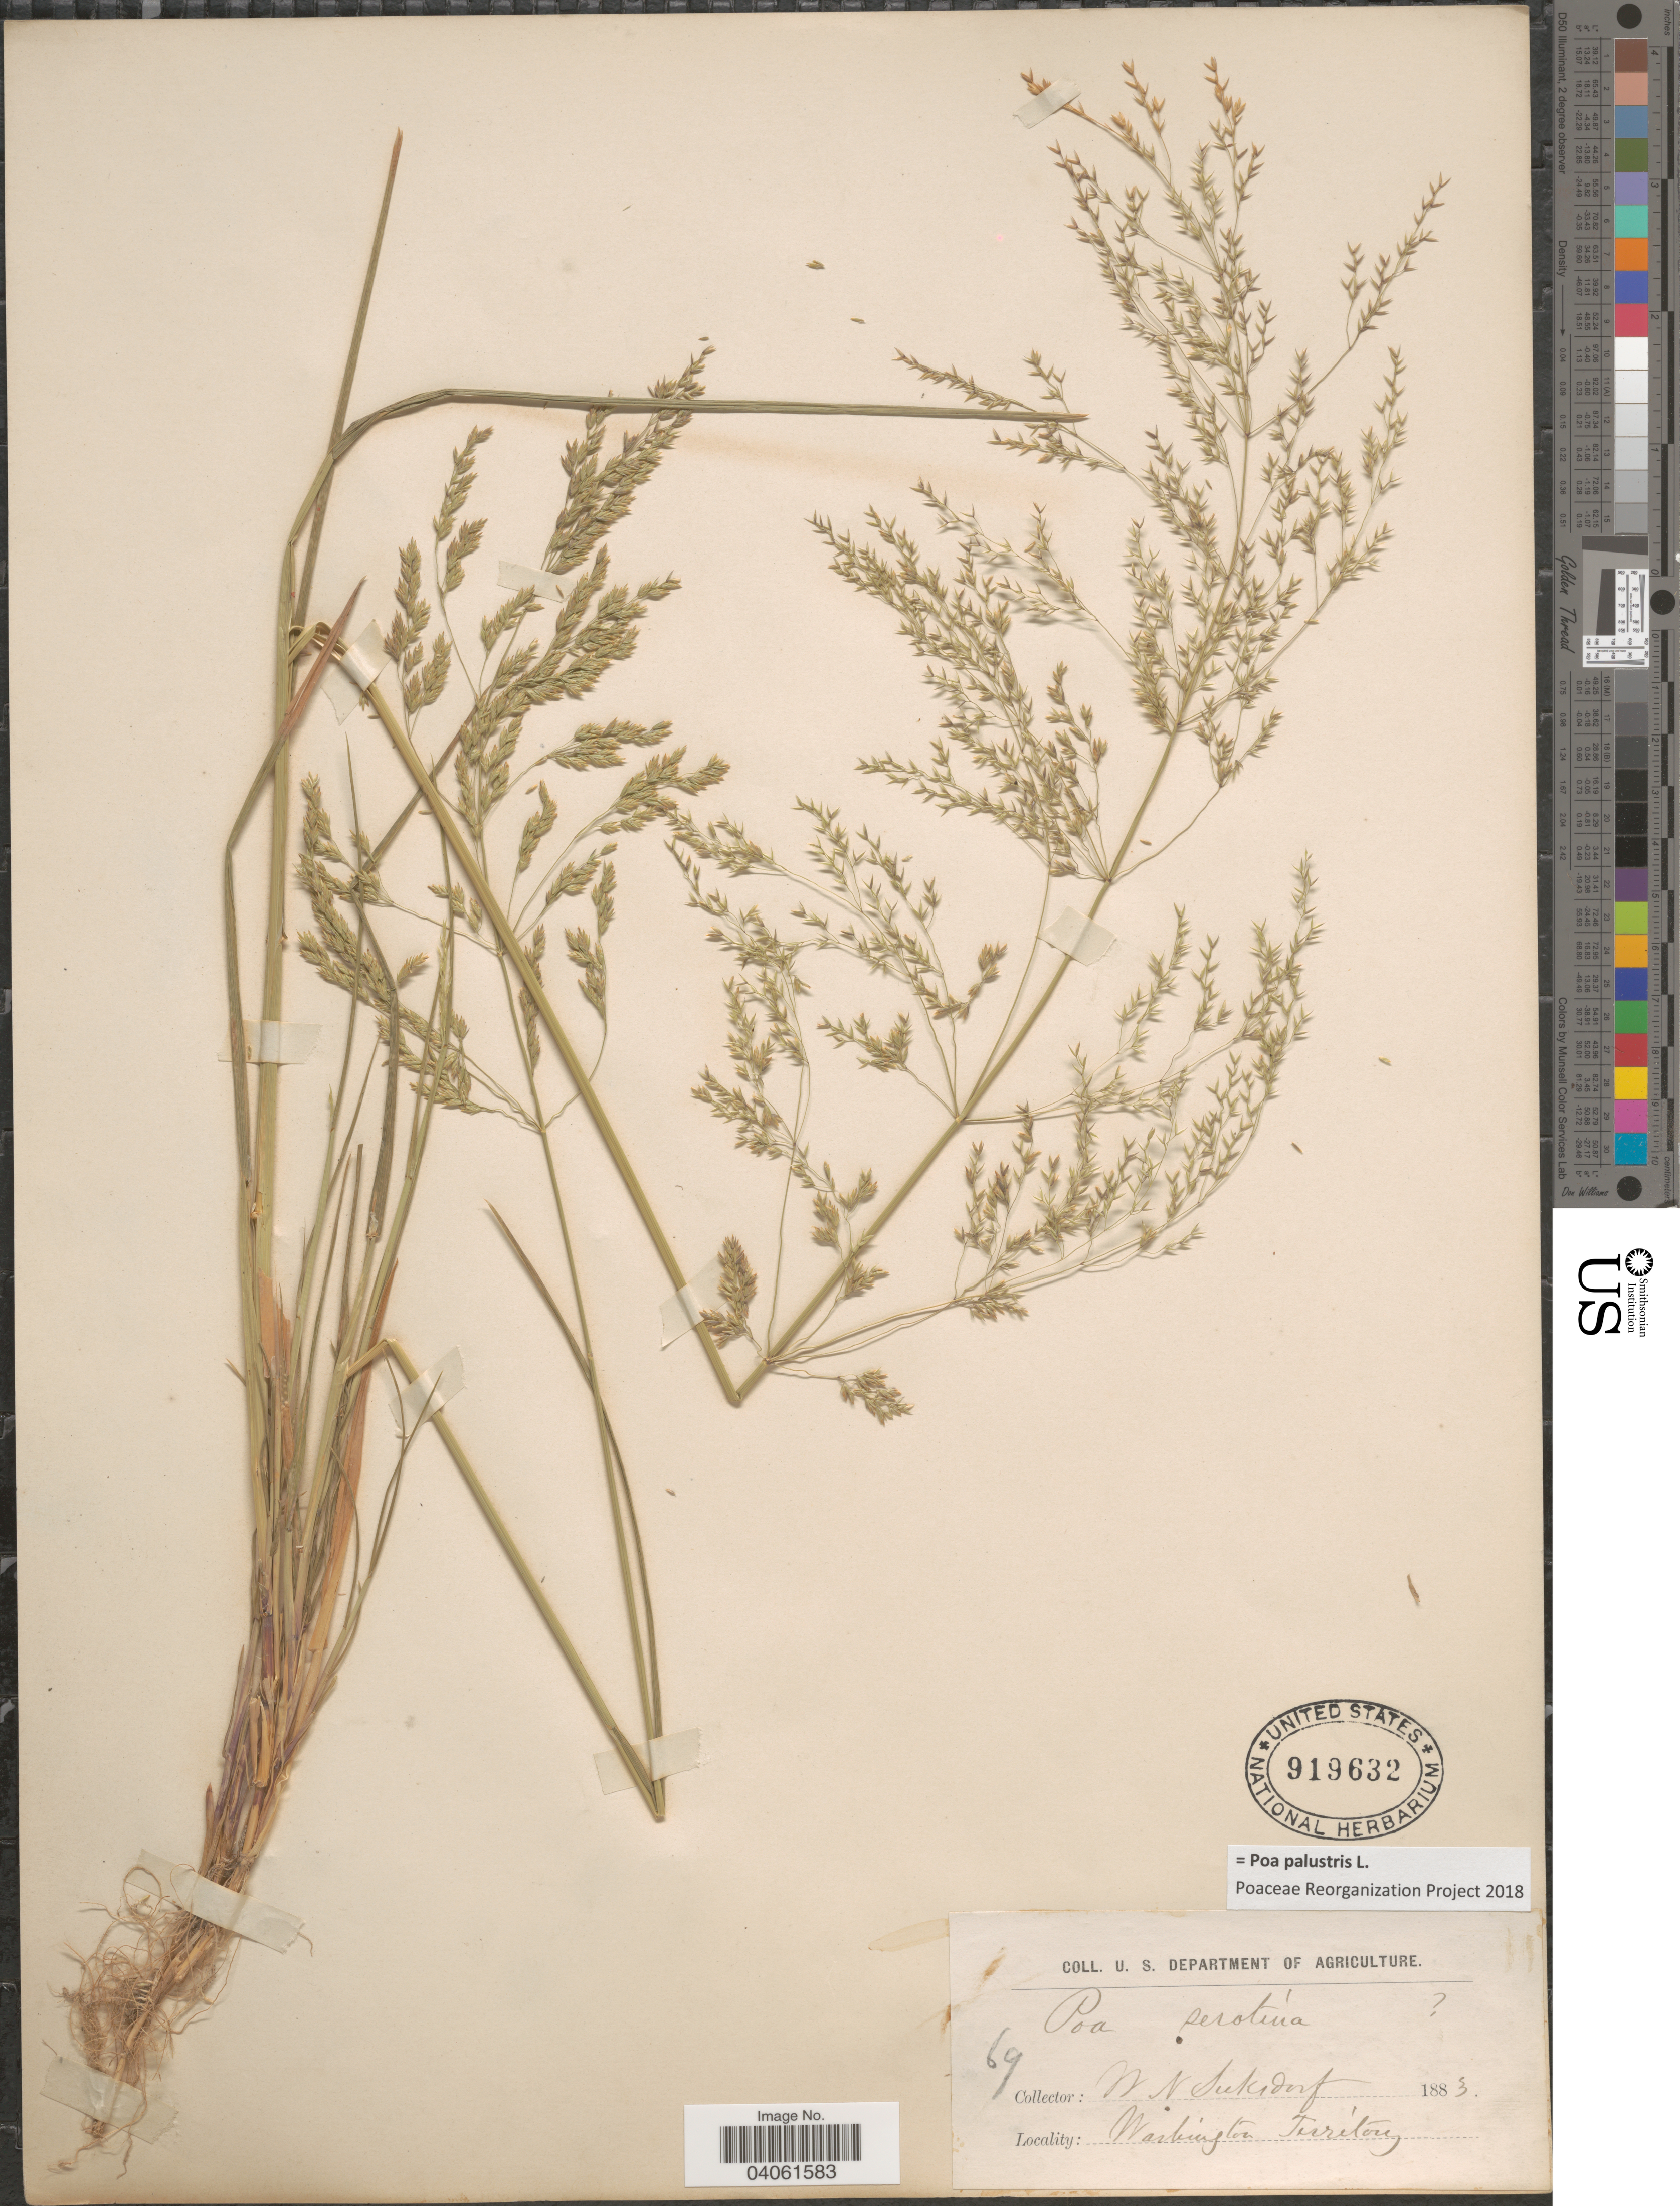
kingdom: Plantae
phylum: Tracheophyta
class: Liliopsida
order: Poales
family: Poaceae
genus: Poa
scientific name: Poa palustris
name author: L.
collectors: W. N. Suksdorf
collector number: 69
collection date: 1883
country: United States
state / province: Washington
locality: Washington Territory.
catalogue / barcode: US 919632